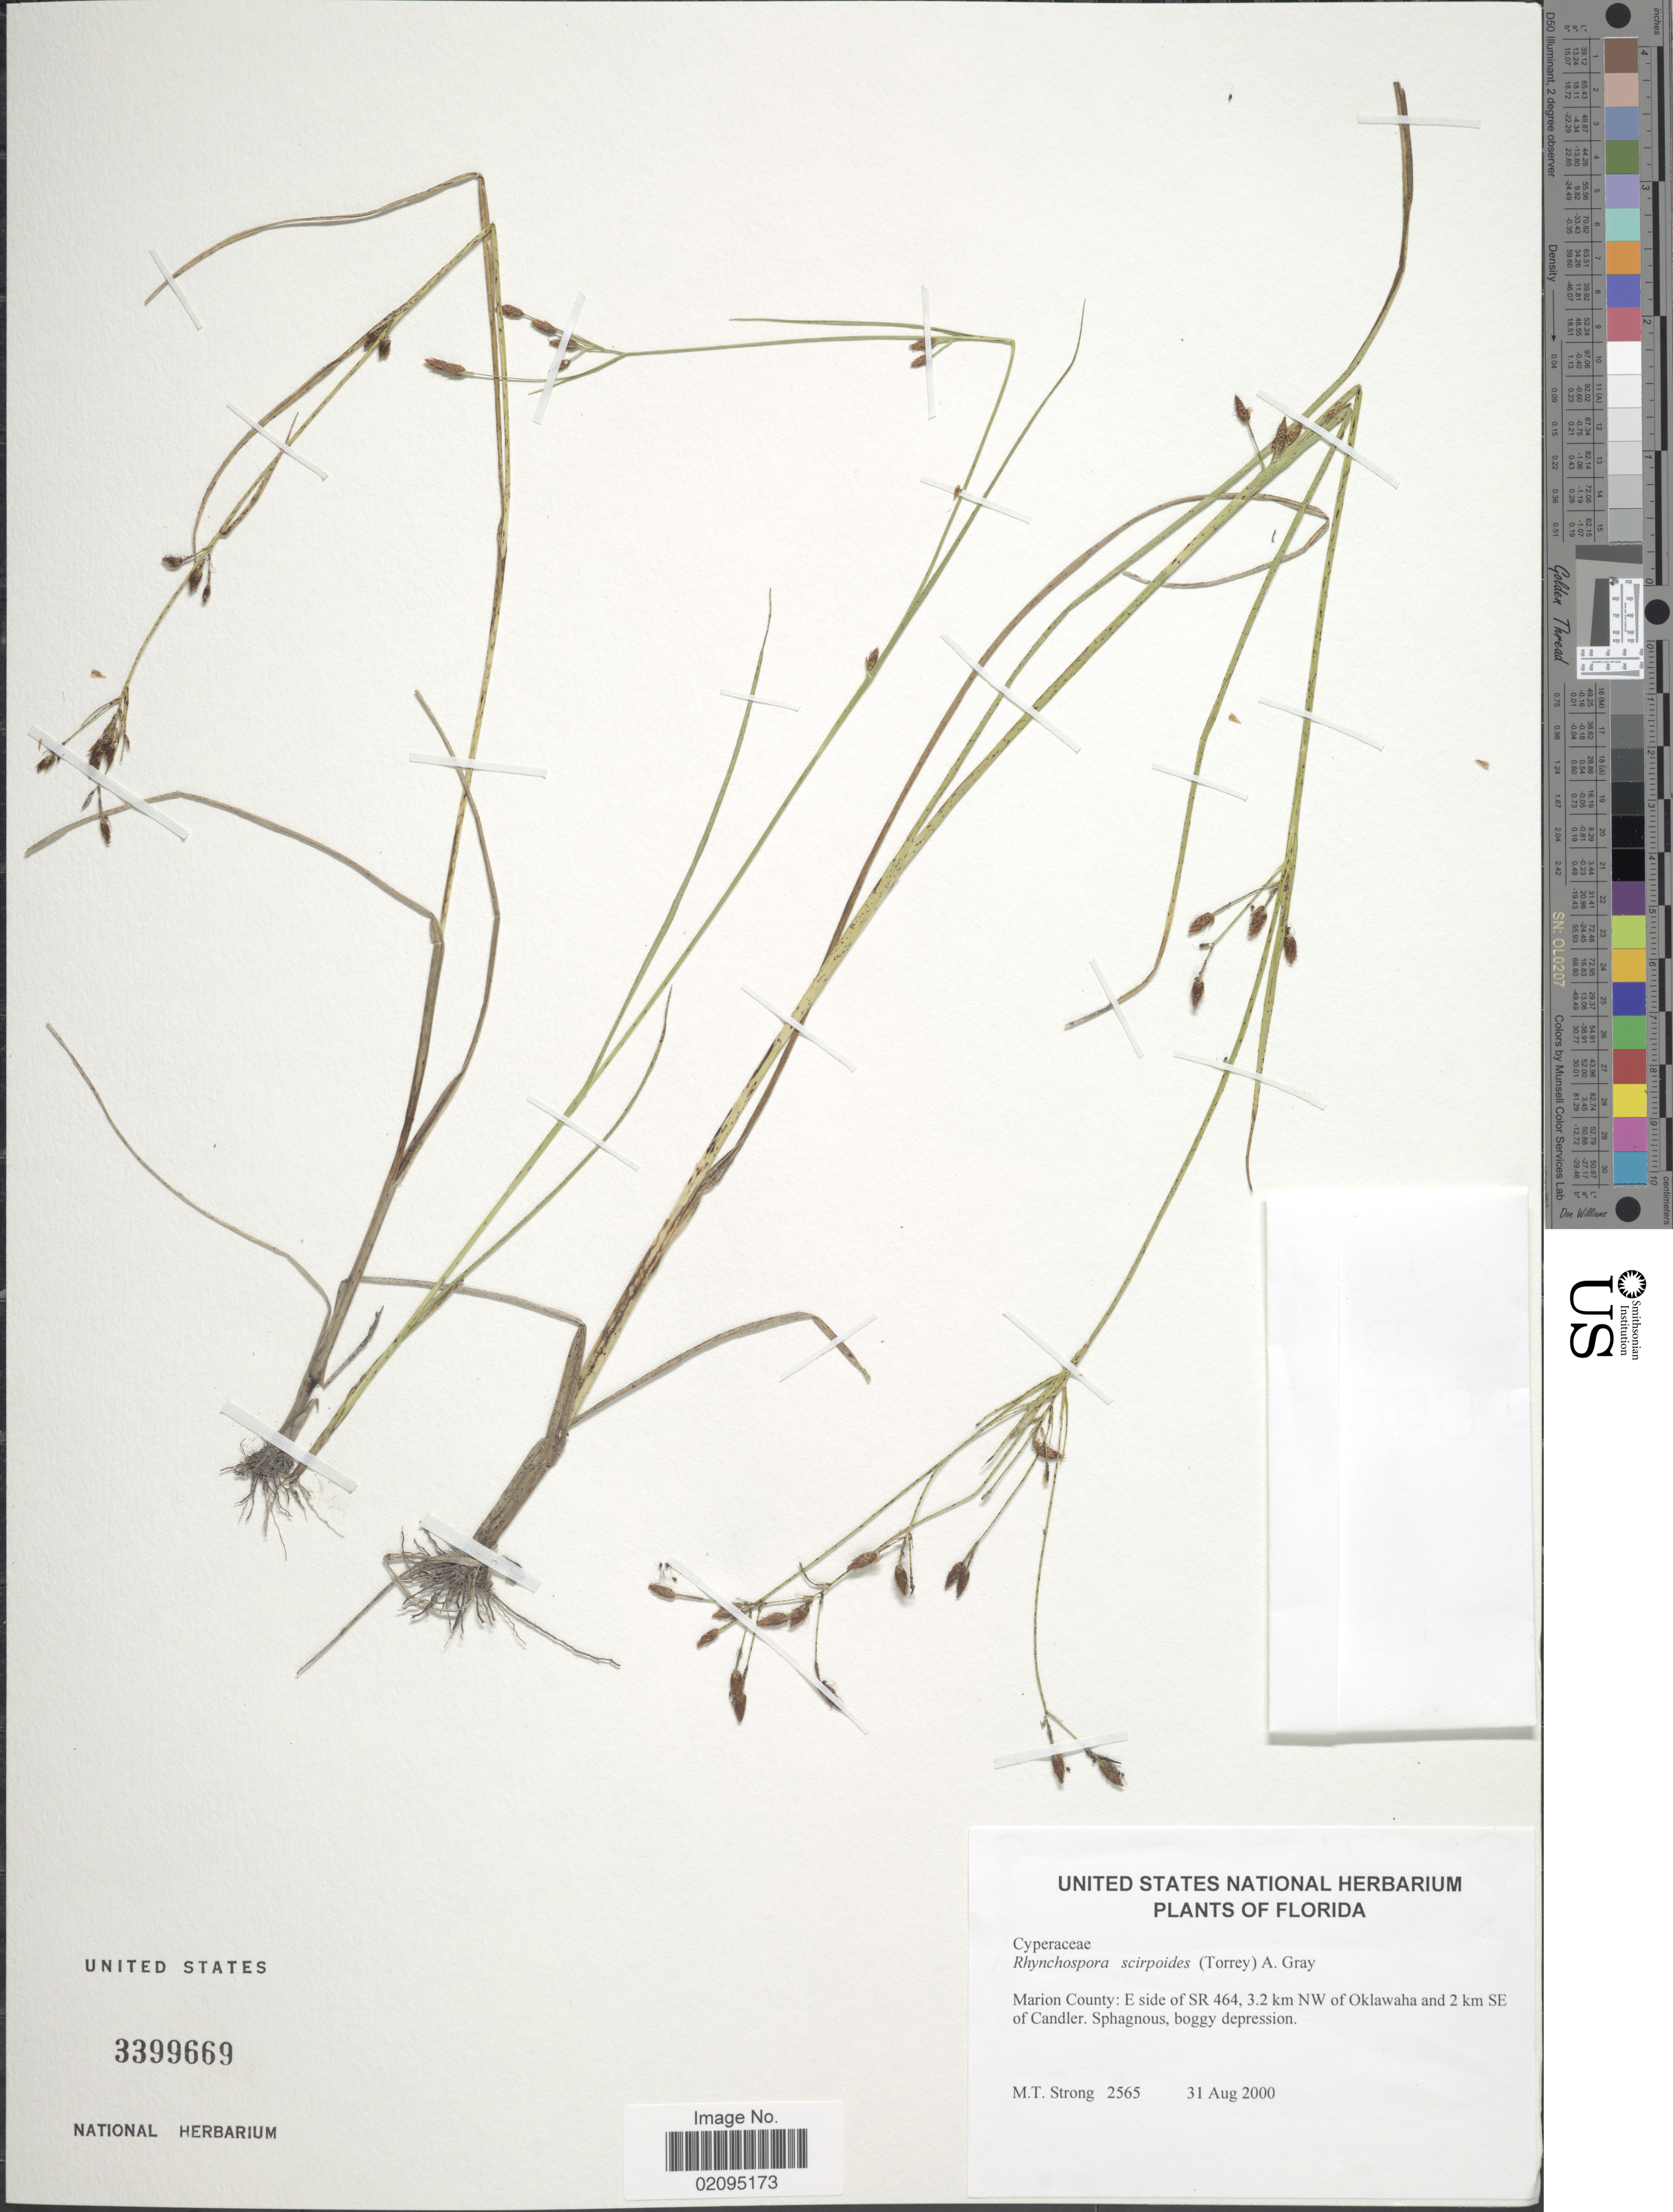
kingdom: Plantae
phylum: Tracheophyta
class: Liliopsida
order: Poales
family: Cyperaceae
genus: Rhynchospora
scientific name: Rhynchospora scirpoides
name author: (Torr.) Griseb.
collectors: M. T. Strong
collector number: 2565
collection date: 2000-08-31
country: United States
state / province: Florida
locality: Marion County: E side of SR 464, 3.2 km NW of Oklawaha and 2 km SE of Candler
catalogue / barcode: US 3399669